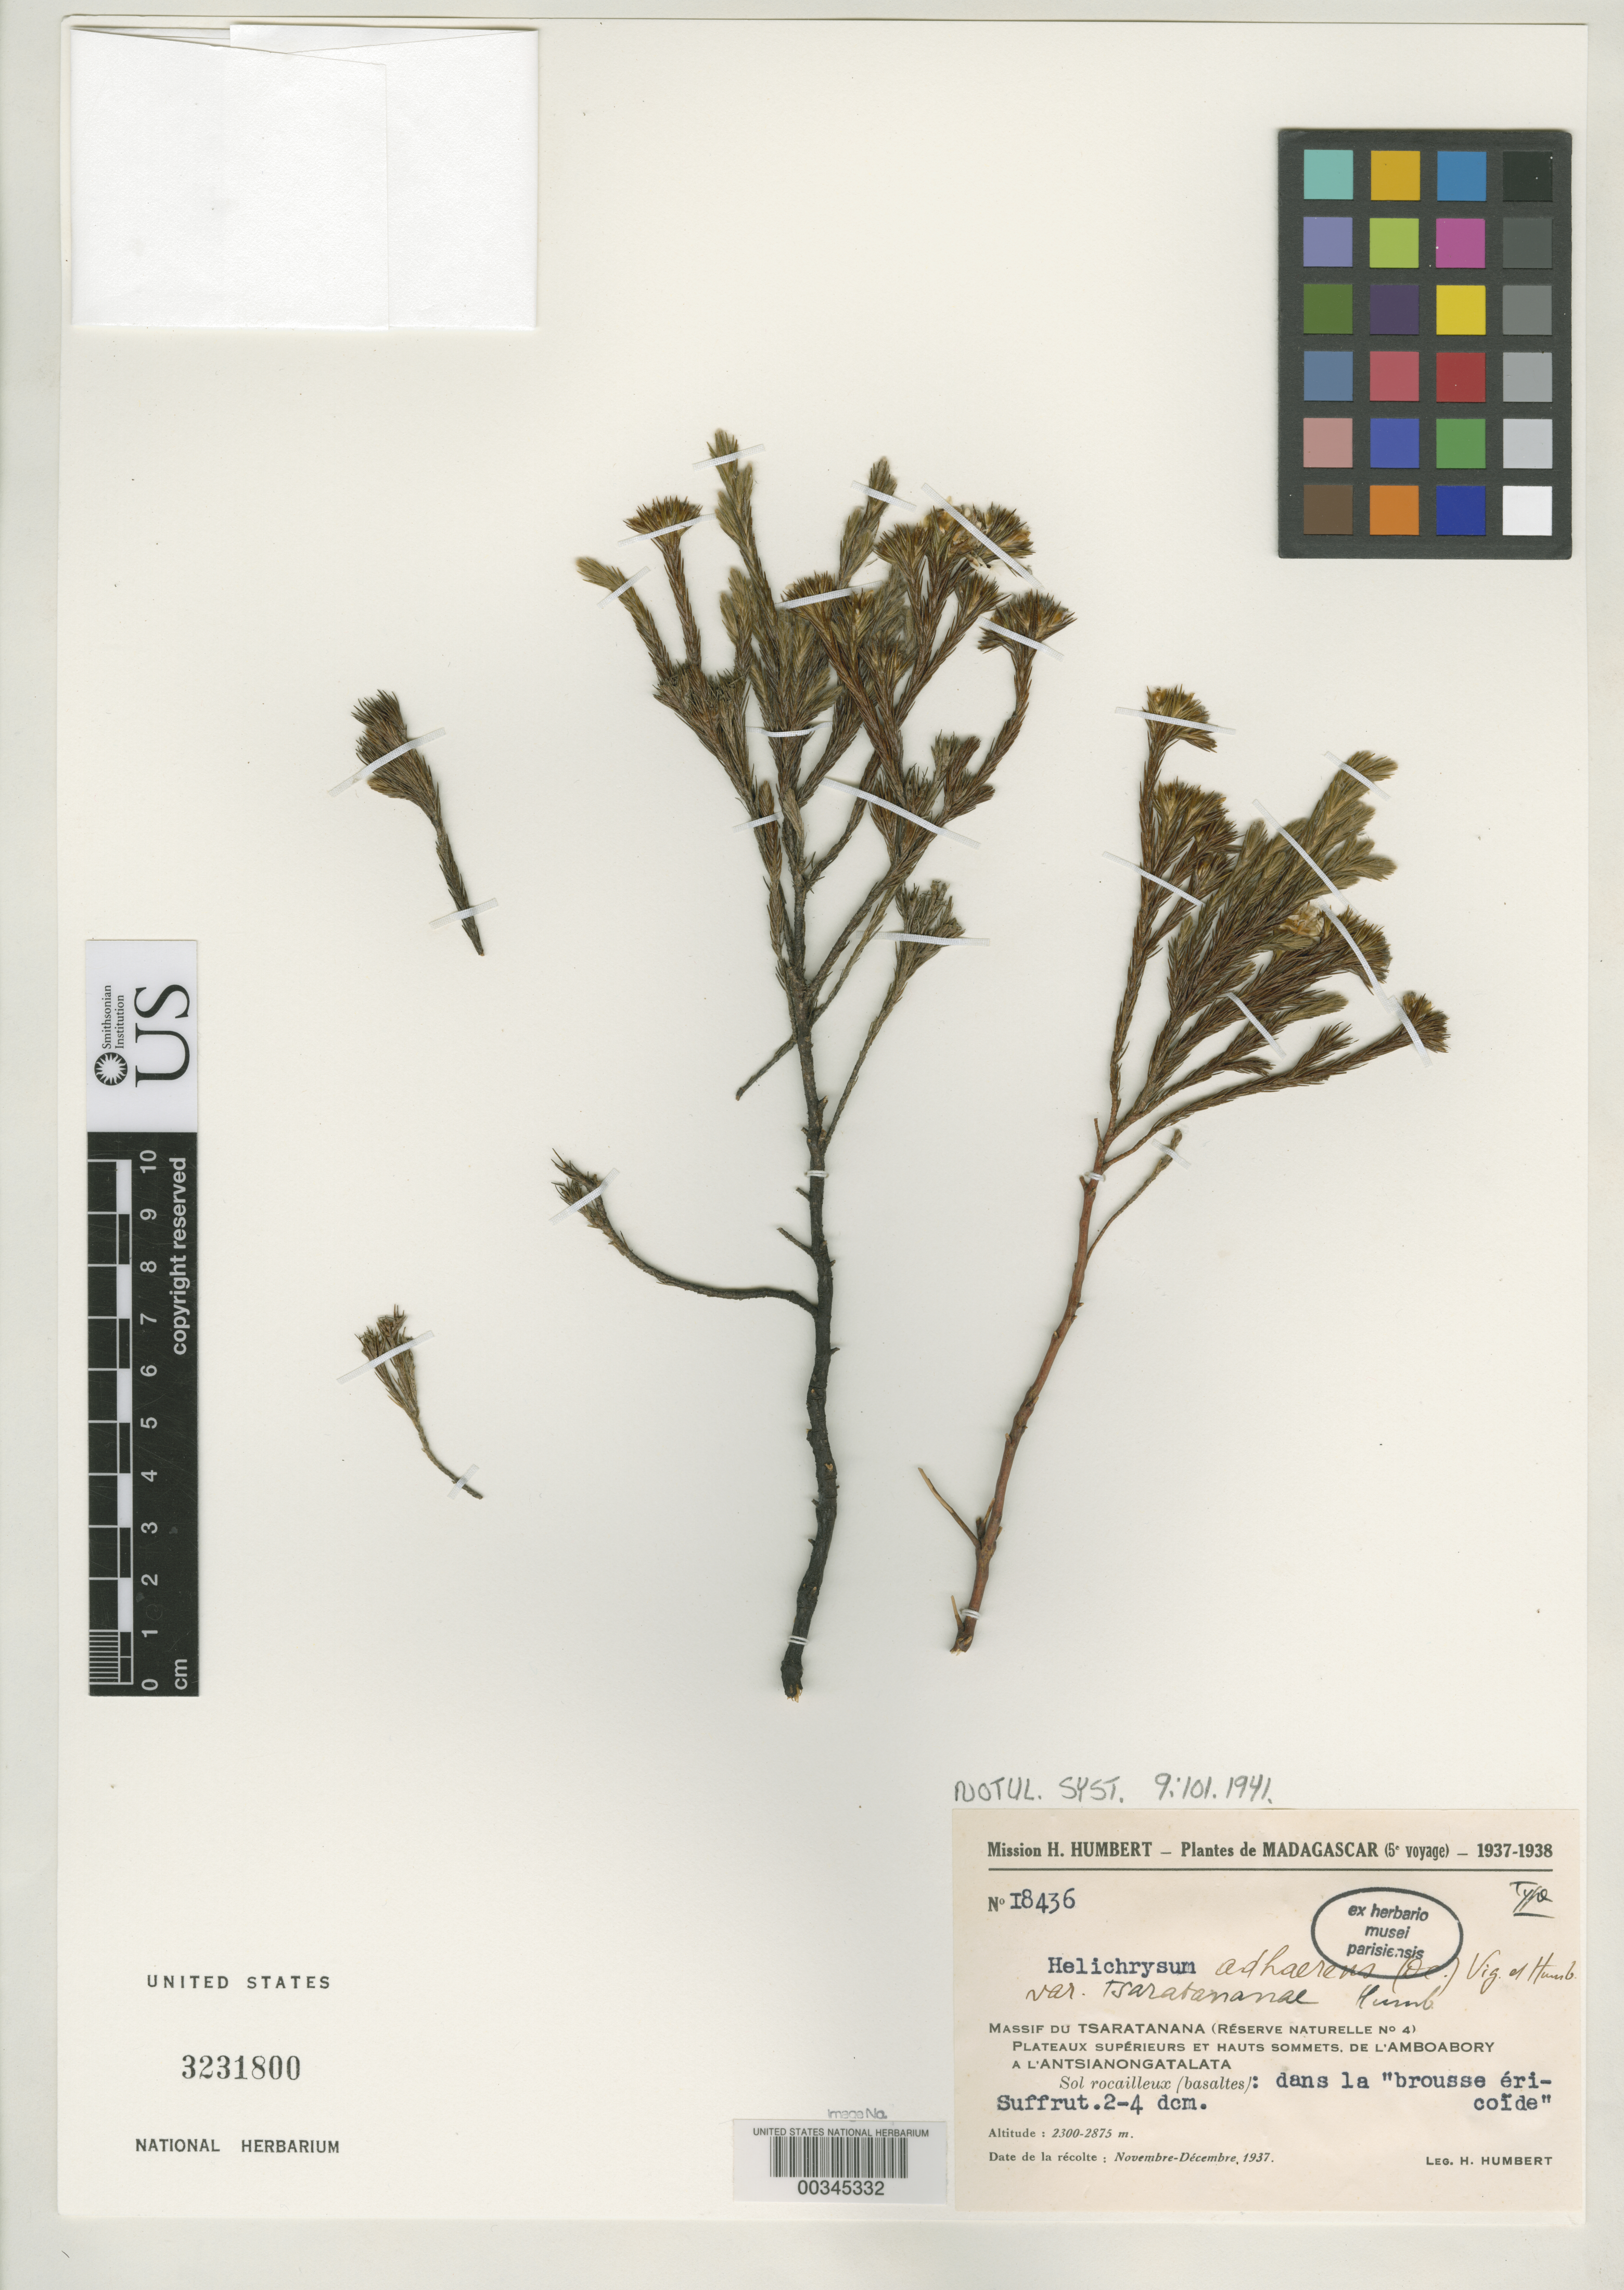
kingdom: Plantae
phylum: Tracheophyta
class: Magnoliopsida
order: Asterales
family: Asteraceae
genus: Helichrysum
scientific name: Helichrysum adhaerens subsp. tsaratananae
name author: Humbert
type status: Isotype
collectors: H. Humbert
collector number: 18436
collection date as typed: Nov 1937 to -- Dec 1937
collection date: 1937-11/1937-12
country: Madagascar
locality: Massif du Tsaratanana, Reserve Naturelle 4, plateaux superieurs et haut sommets, de l'Amboabory a l'Antsianongatalata. [Tsaratanana Mountain Range, Natural Reserve 4, upper plateaus and high summits, from Amboa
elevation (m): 2300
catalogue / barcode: US 3231800